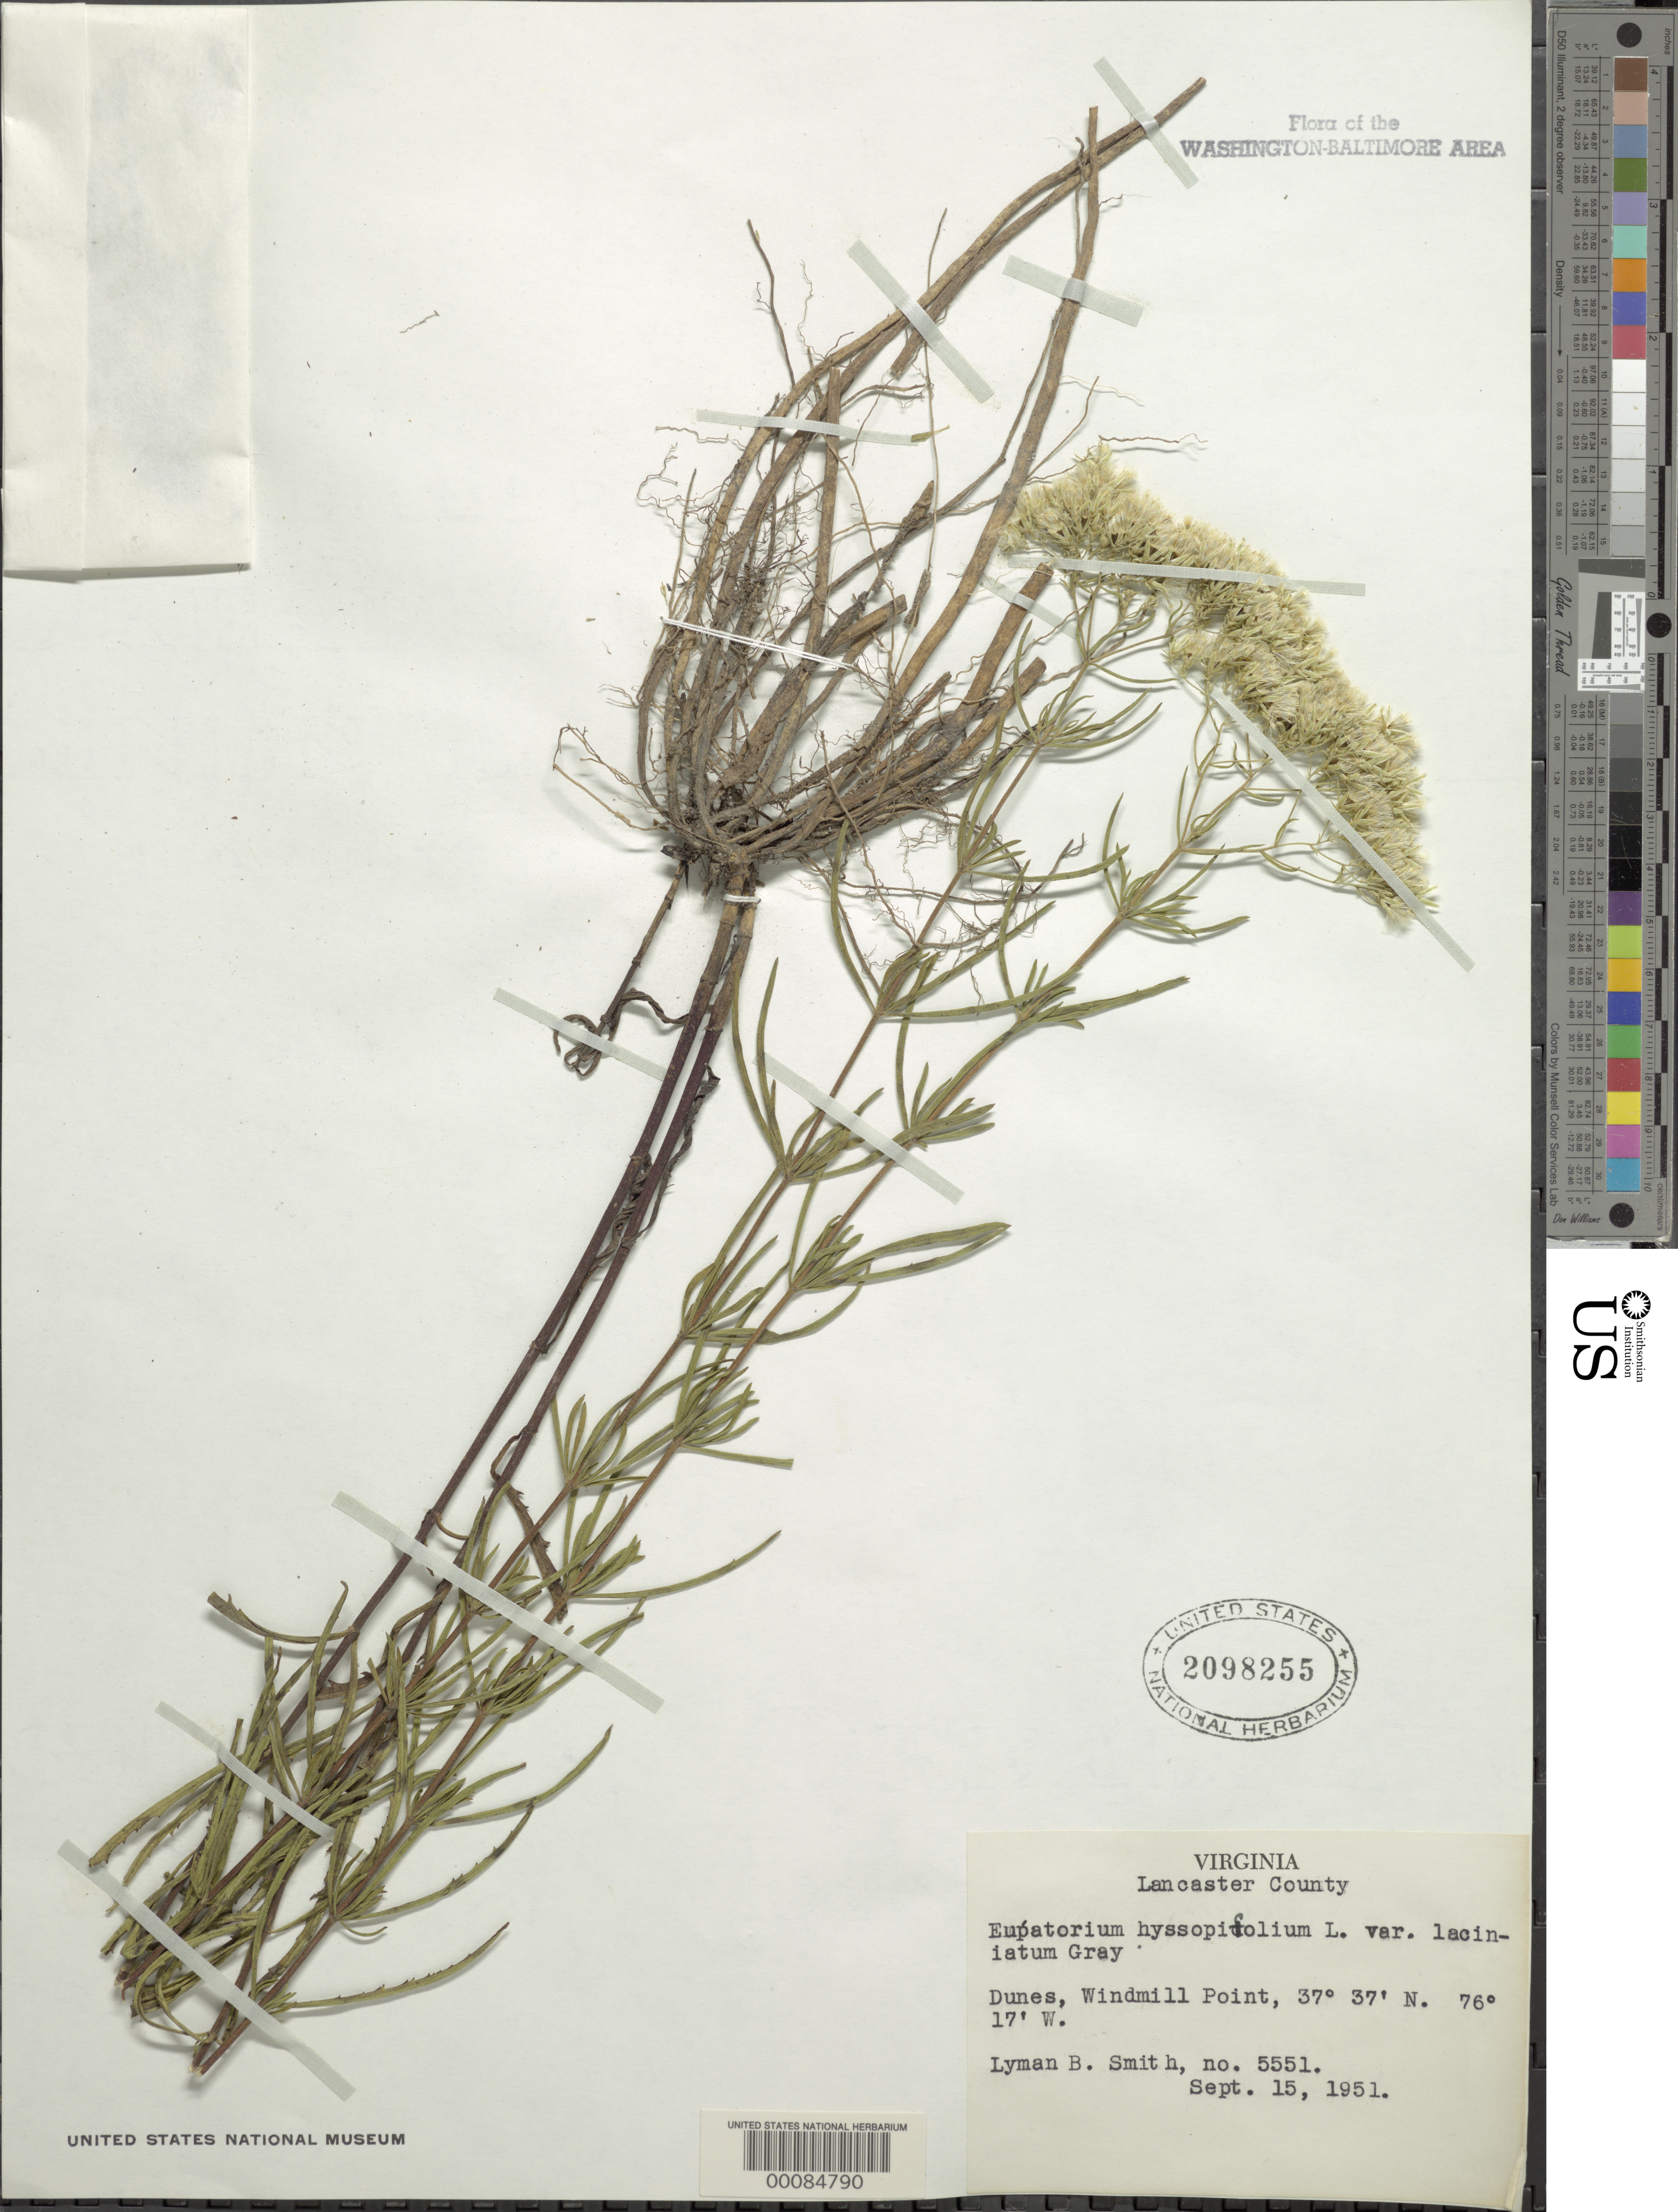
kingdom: Plantae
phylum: Tracheophyta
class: Magnoliopsida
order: Asterales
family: Asteraceae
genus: Eupatorium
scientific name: Eupatorium hyssopifolium var. laciniatum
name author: A. Gray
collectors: L. Smith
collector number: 5551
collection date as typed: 15 Sep 1951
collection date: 1951-09-15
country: United States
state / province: Virginia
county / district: Lancaster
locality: Windmill Point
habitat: Dunes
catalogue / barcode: US 2098255